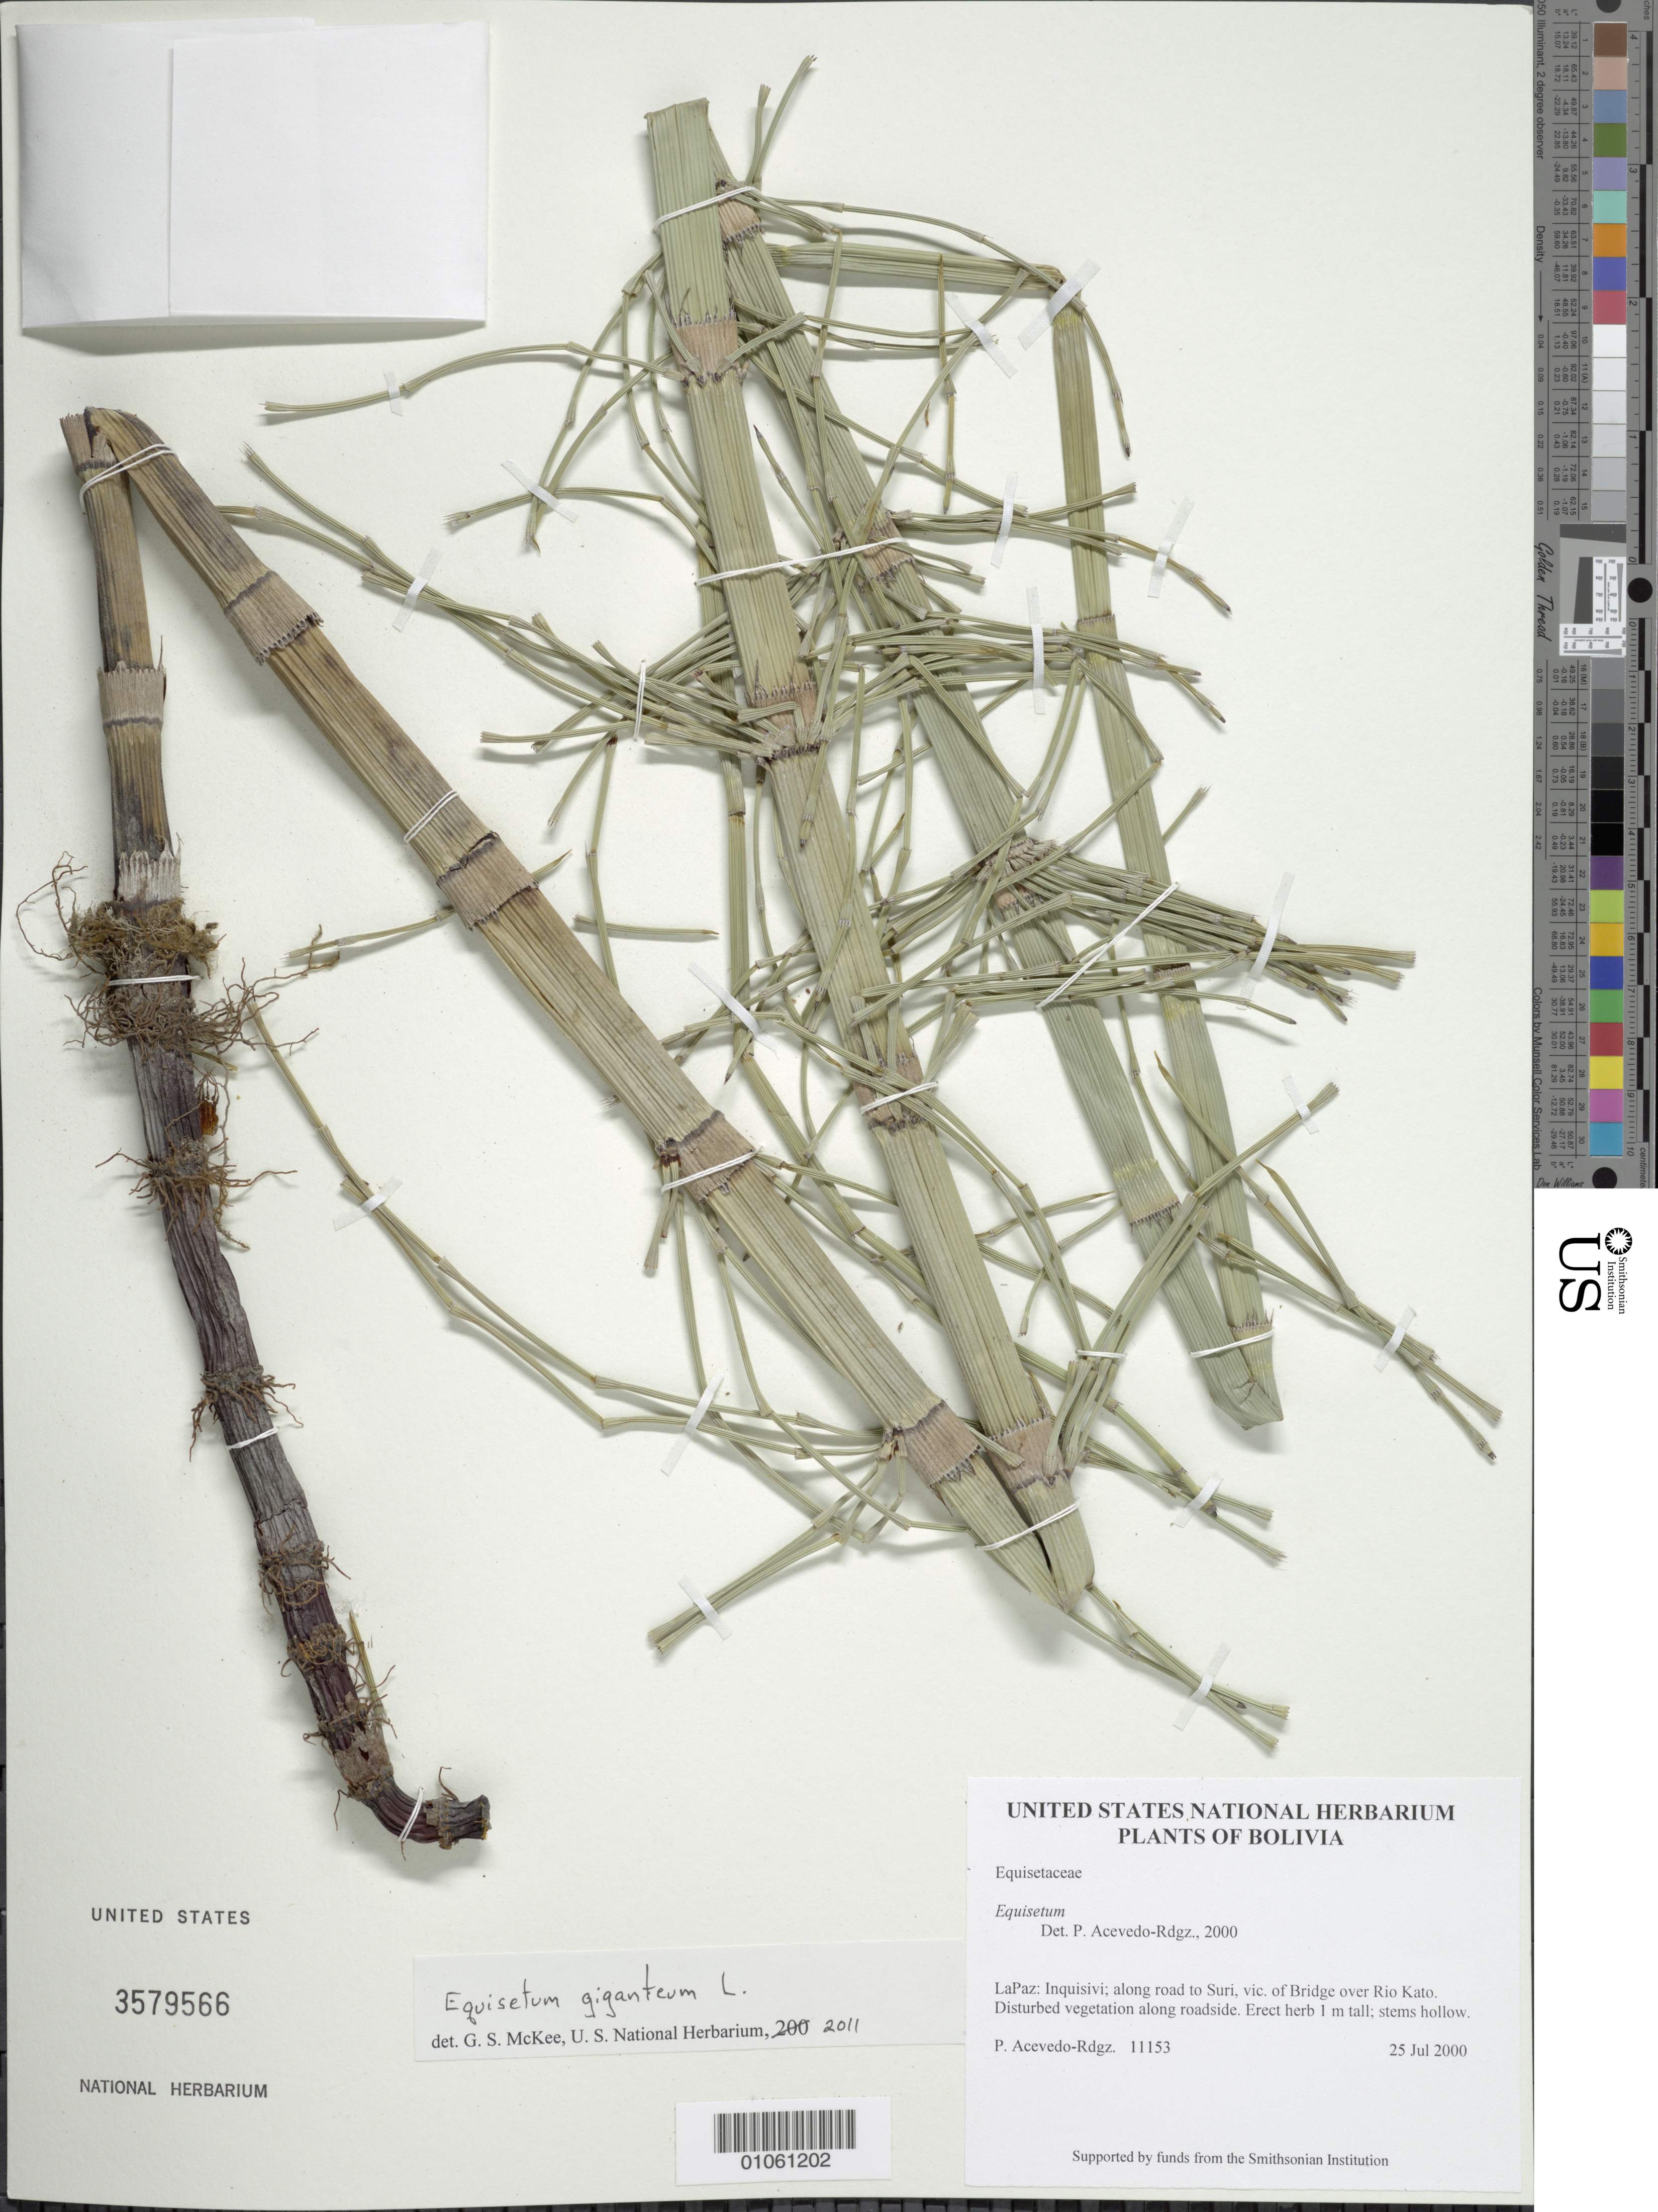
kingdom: Plantae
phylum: Tracheophyta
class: Polypodiopsida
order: Equisetales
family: Equisetaceae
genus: Equisetum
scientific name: Equisetum giganteum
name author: L.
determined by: McKee, G. S., (US), NMNH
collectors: P. Acevedo-Rodr.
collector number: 11153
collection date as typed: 25 Jul 2000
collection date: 2000-07-25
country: Bolivia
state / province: La Paz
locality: LaPaz: Inquisivi; along road to Suri, vic. of Bridge over Rio Kato.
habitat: Disturbed vegetation along roadside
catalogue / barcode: US 3579566